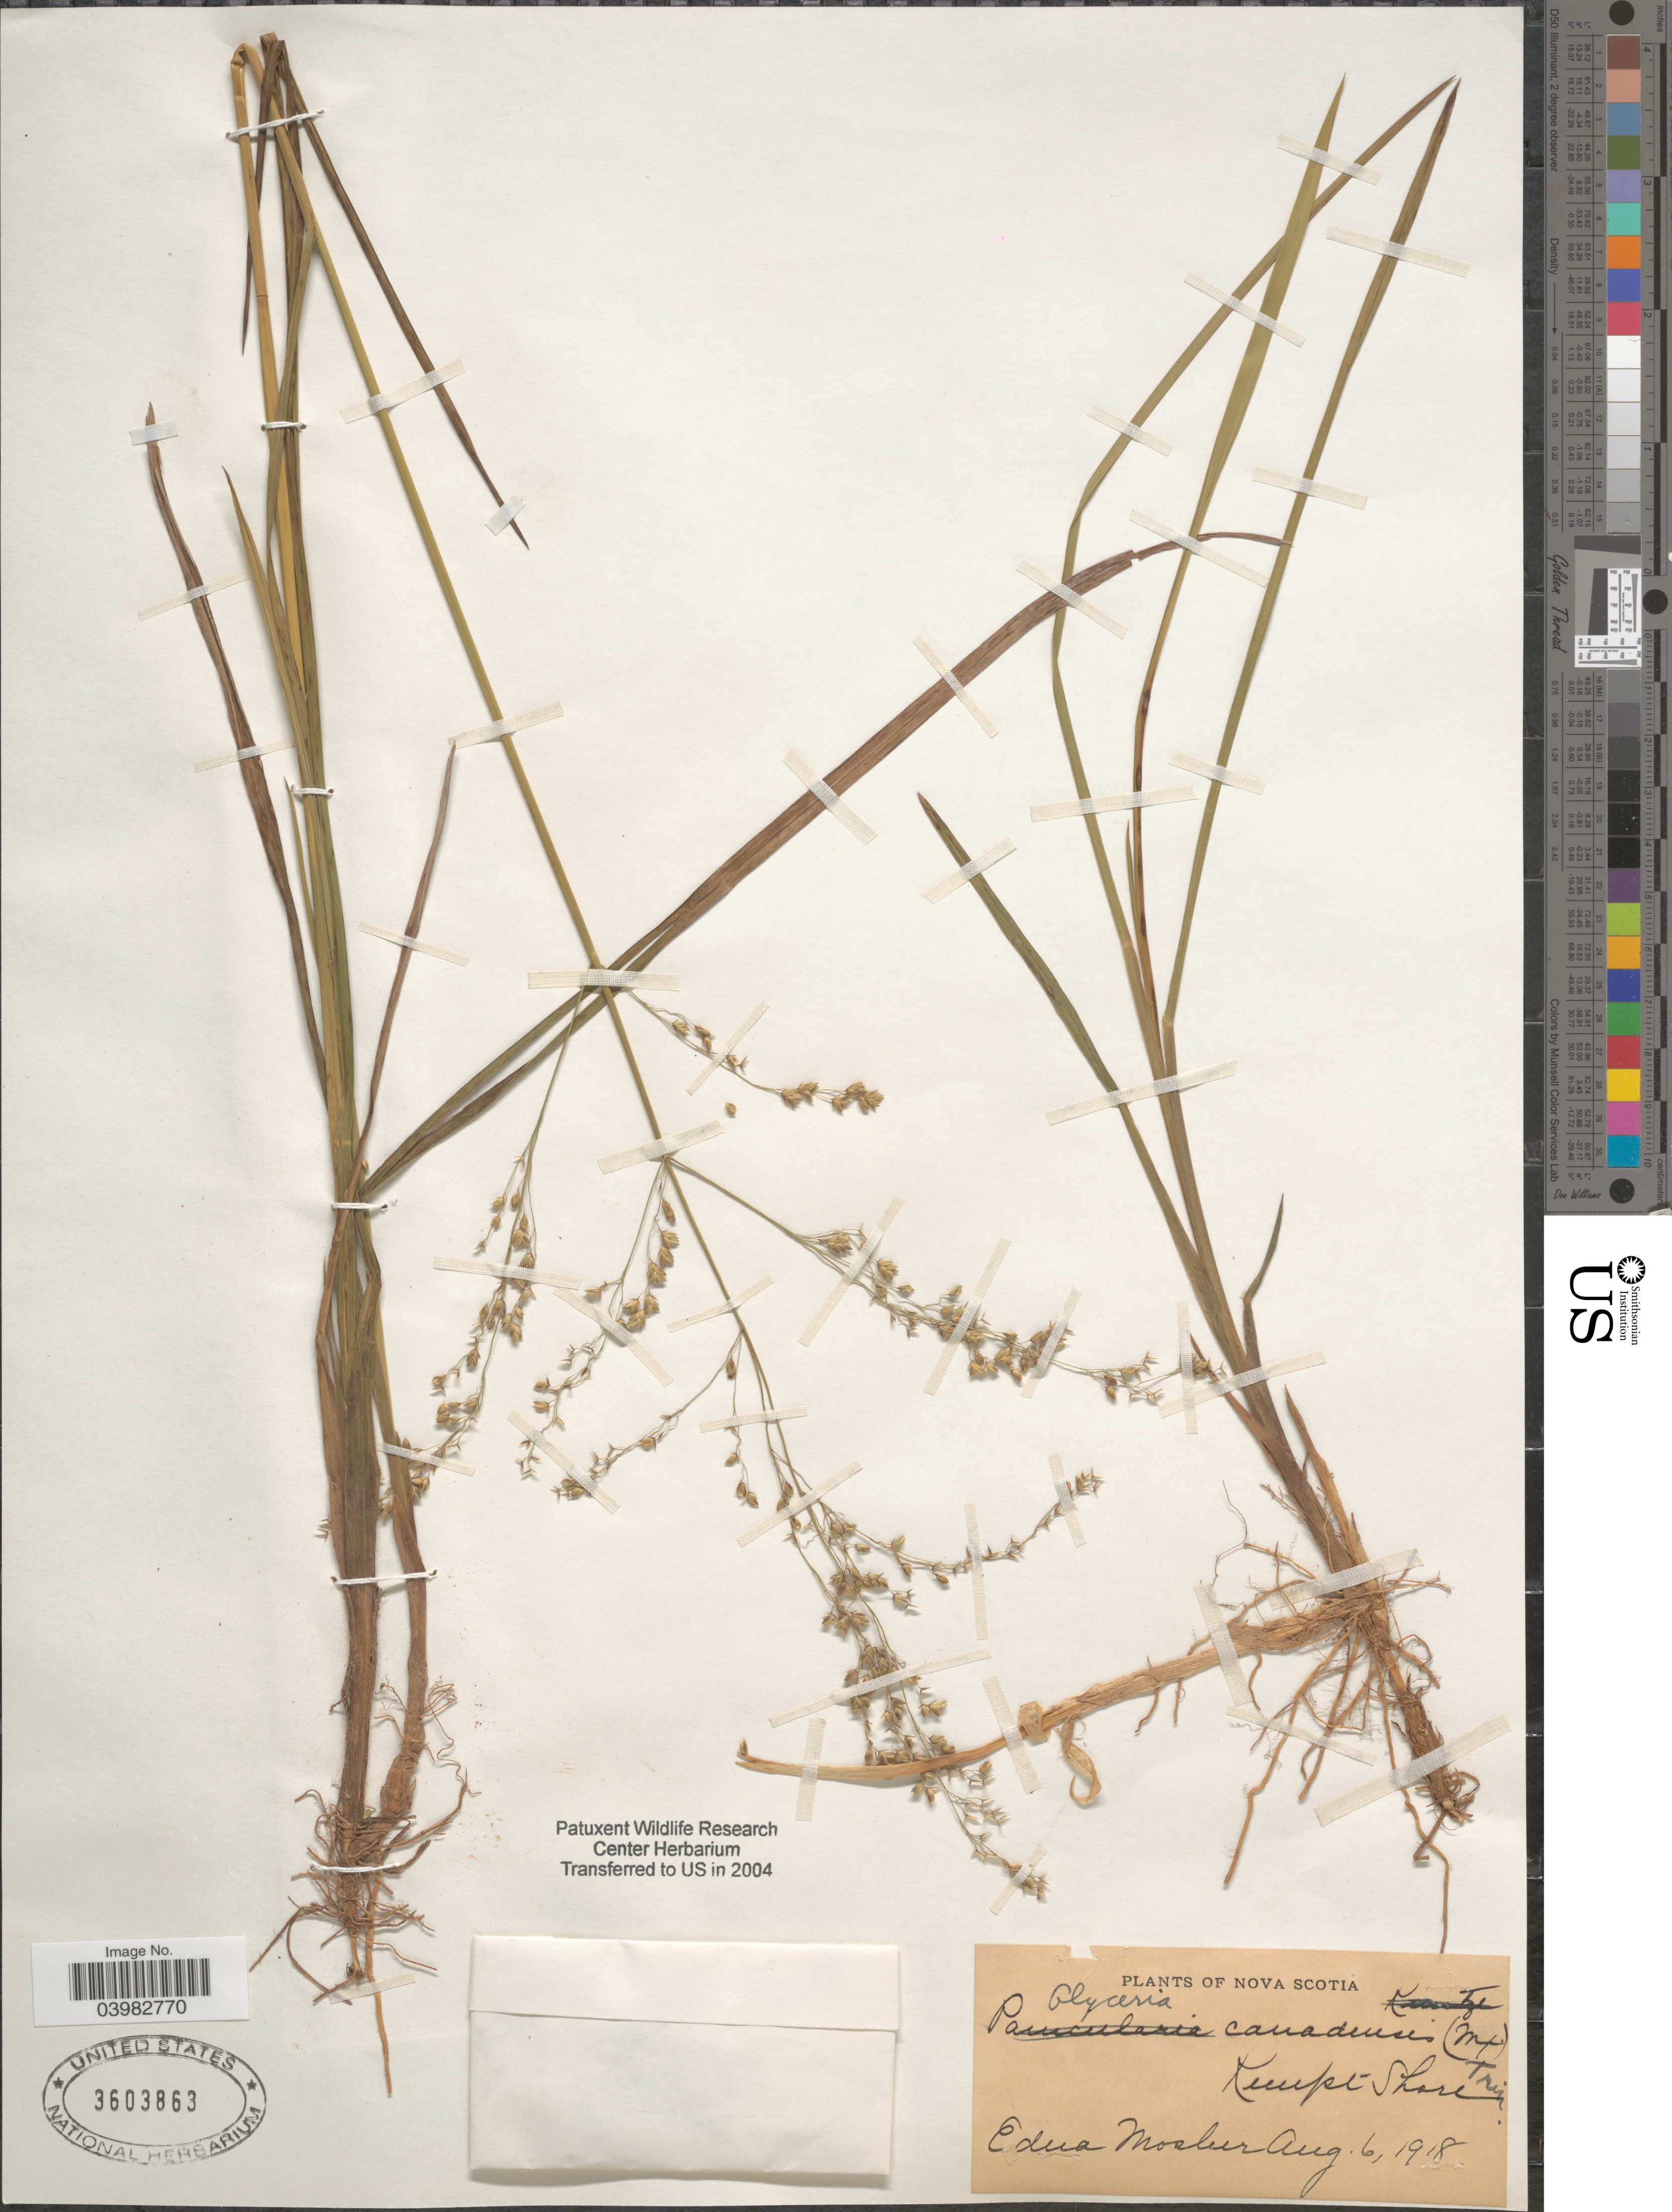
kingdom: Plantae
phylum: Tracheophyta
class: Liliopsida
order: Poales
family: Poaceae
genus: Glyceria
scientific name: Glyceria canadensis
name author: (Michx.) Trin.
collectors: E. Mosher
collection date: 1918-08-06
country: Canada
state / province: Nova Scotia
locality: Kempt Shore.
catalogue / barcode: US 3603863